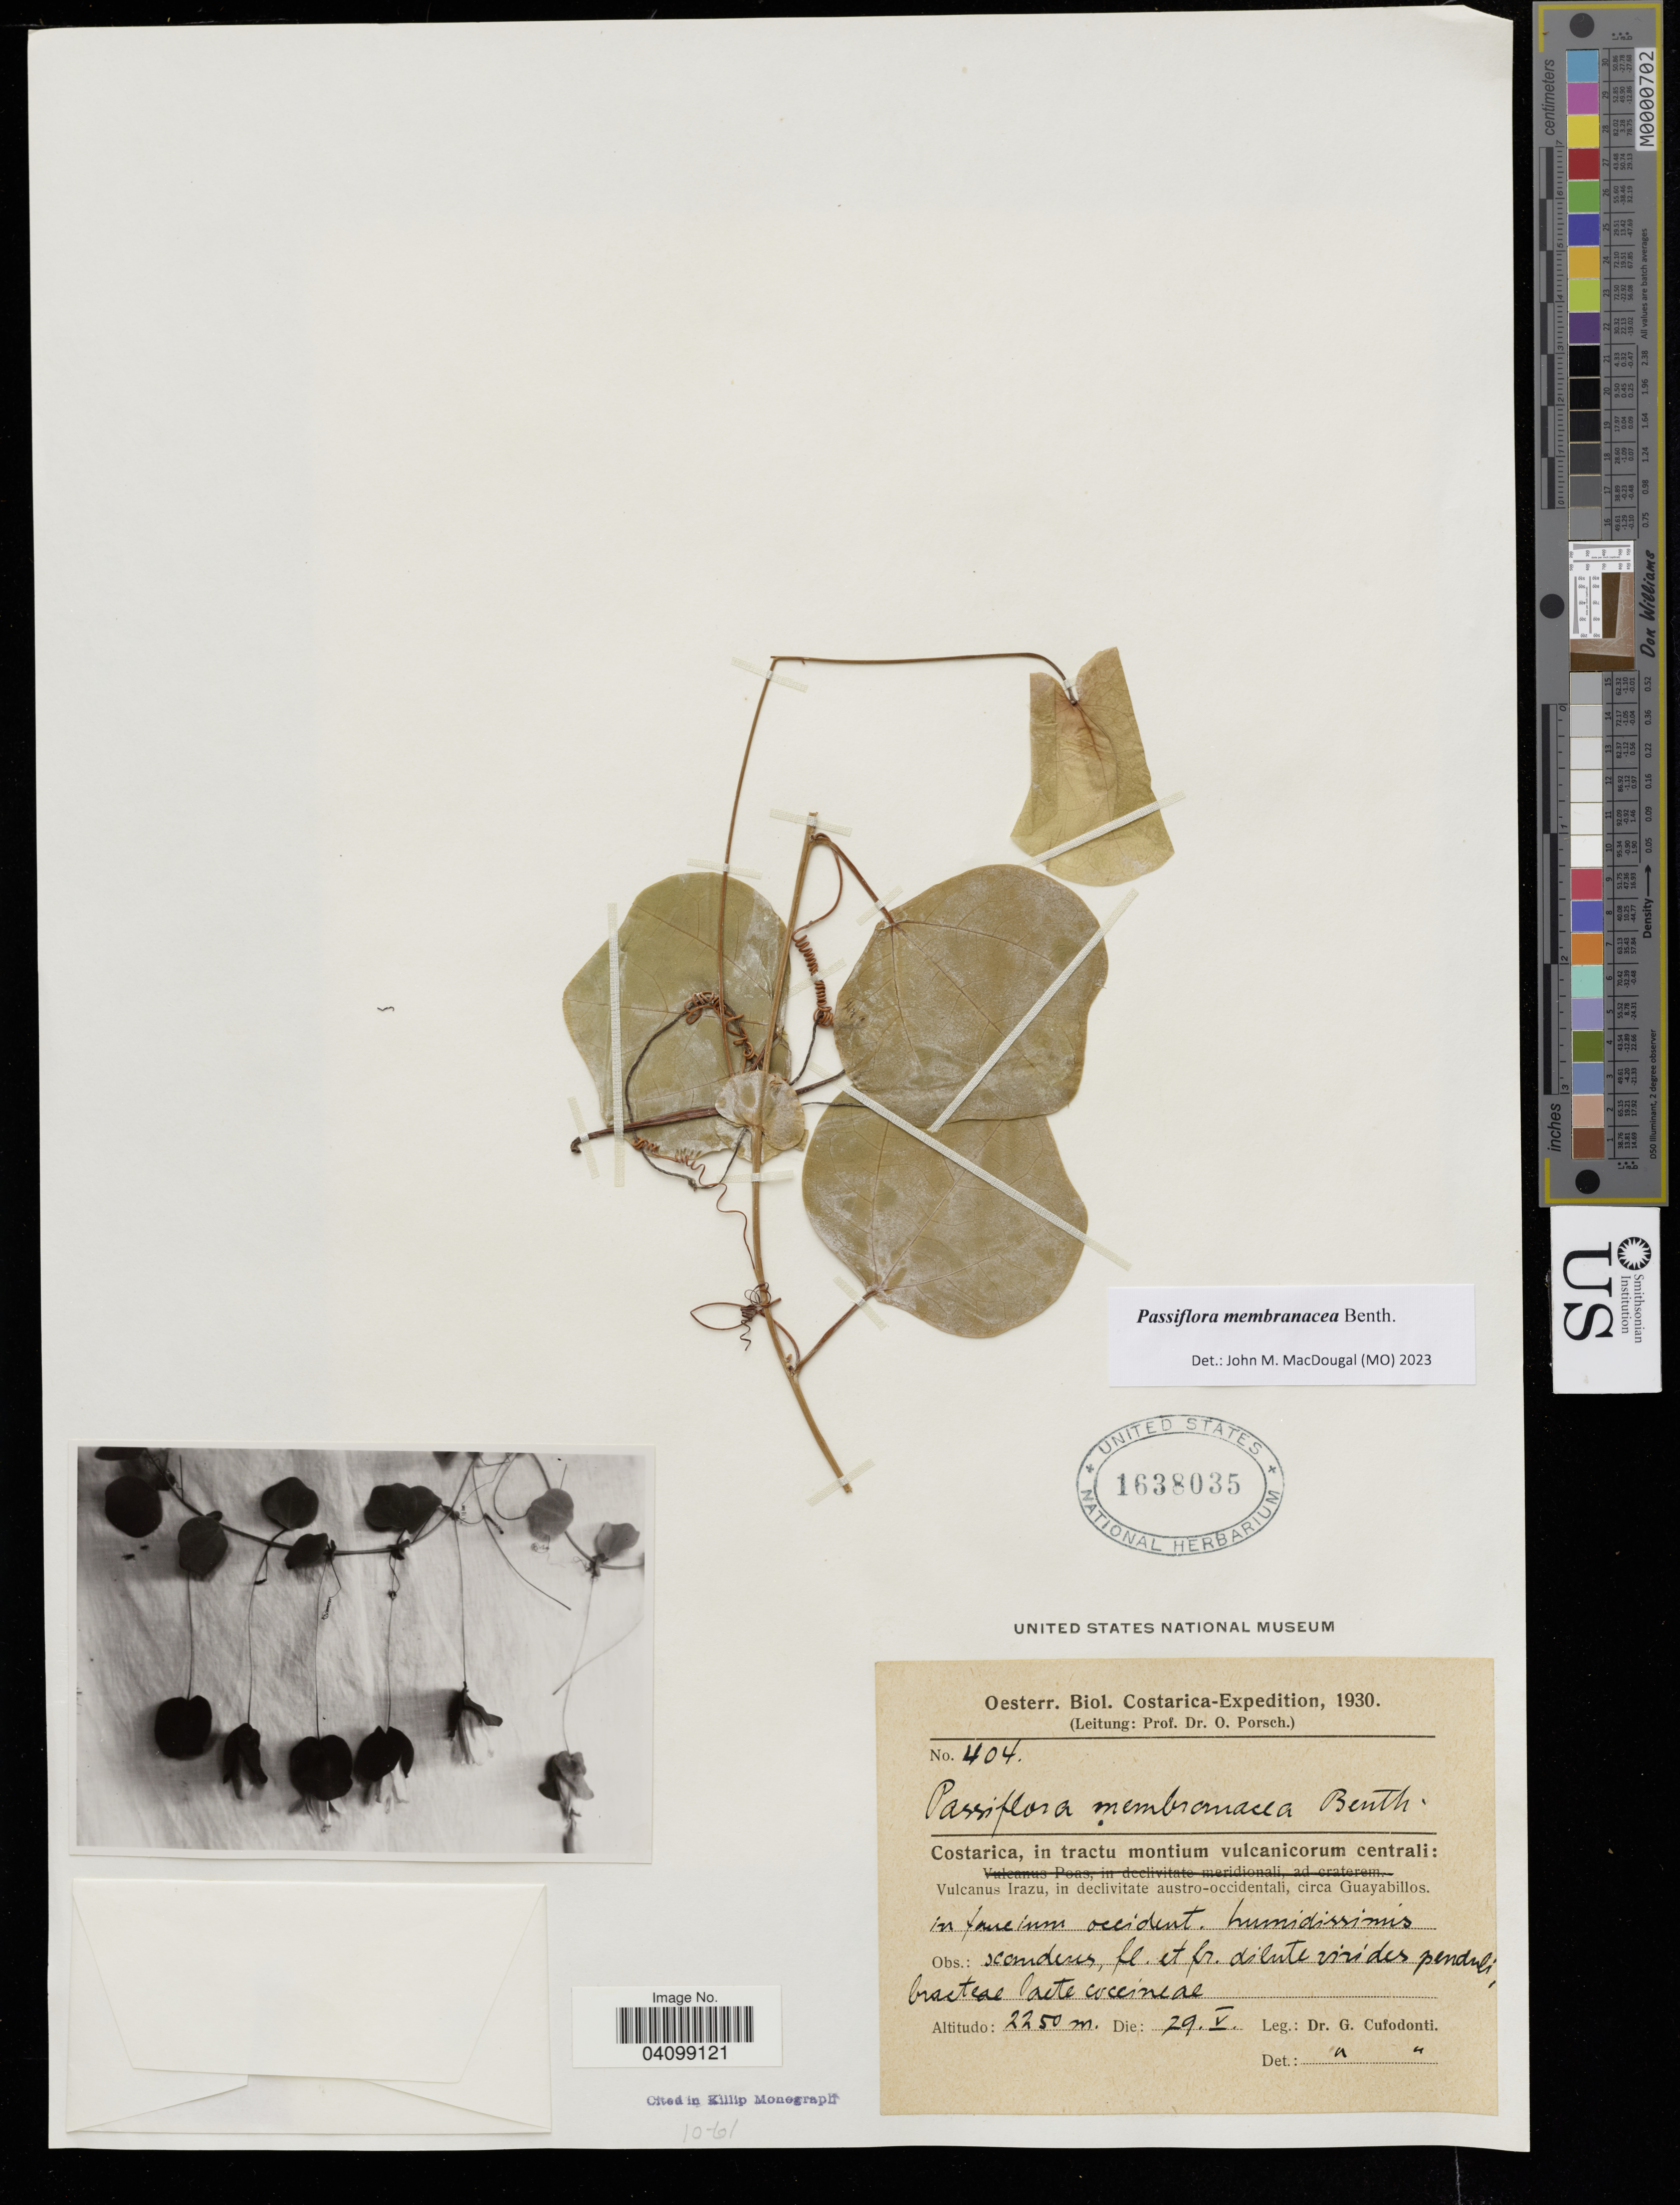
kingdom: Plantae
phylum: Tracheophyta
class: Magnoliopsida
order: Malpighiales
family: Passifloraceae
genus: Passiflora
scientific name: Passiflora membranacea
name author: Benth.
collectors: G. Cufodonti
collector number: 404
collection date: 1930-05-29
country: Costa Rica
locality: Vulcanus Irazu, circa Guayabillos.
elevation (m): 2250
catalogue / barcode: US 1638035